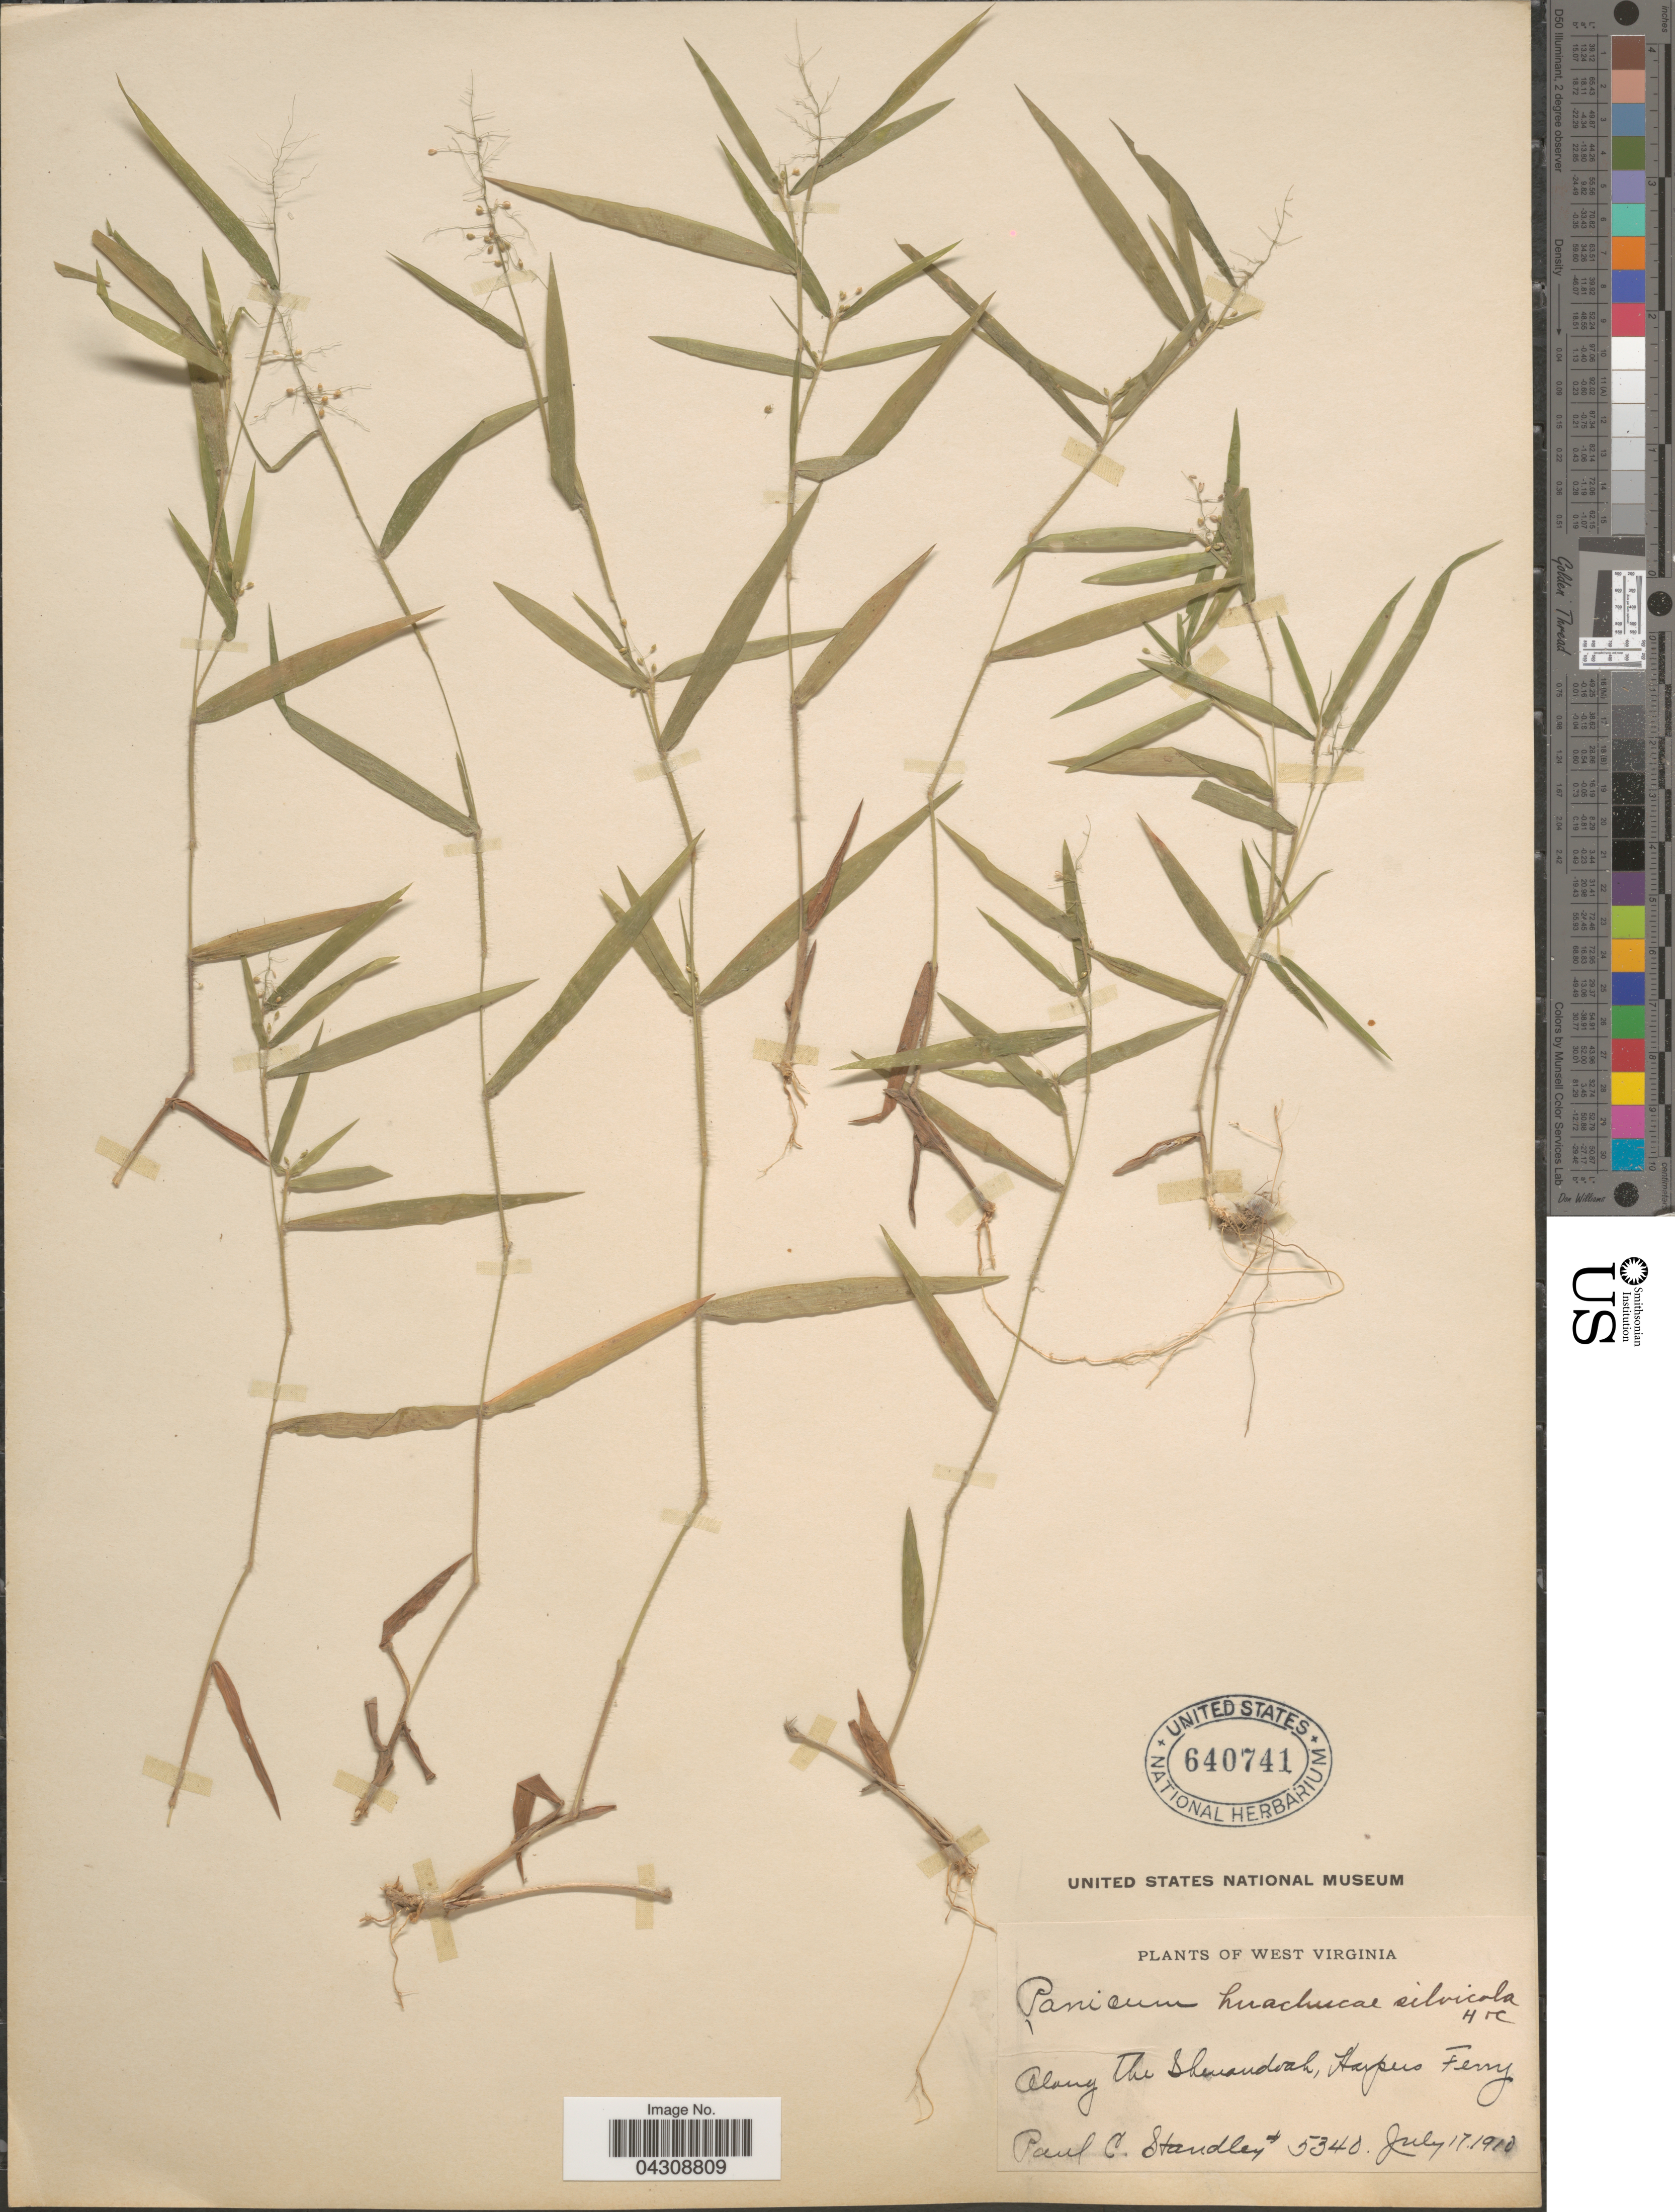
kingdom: Plantae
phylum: Tracheophyta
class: Liliopsida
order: Poales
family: Poaceae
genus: Dichanthelium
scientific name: Dichanthelium acuminatum var. acuminatum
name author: (Sw.) Gould & C.A. Clark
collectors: P. C. Standley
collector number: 5340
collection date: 1910-07-17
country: United States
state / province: West Virginia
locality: Along the Shenandoah, Harpers Ferry.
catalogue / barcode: US 640741